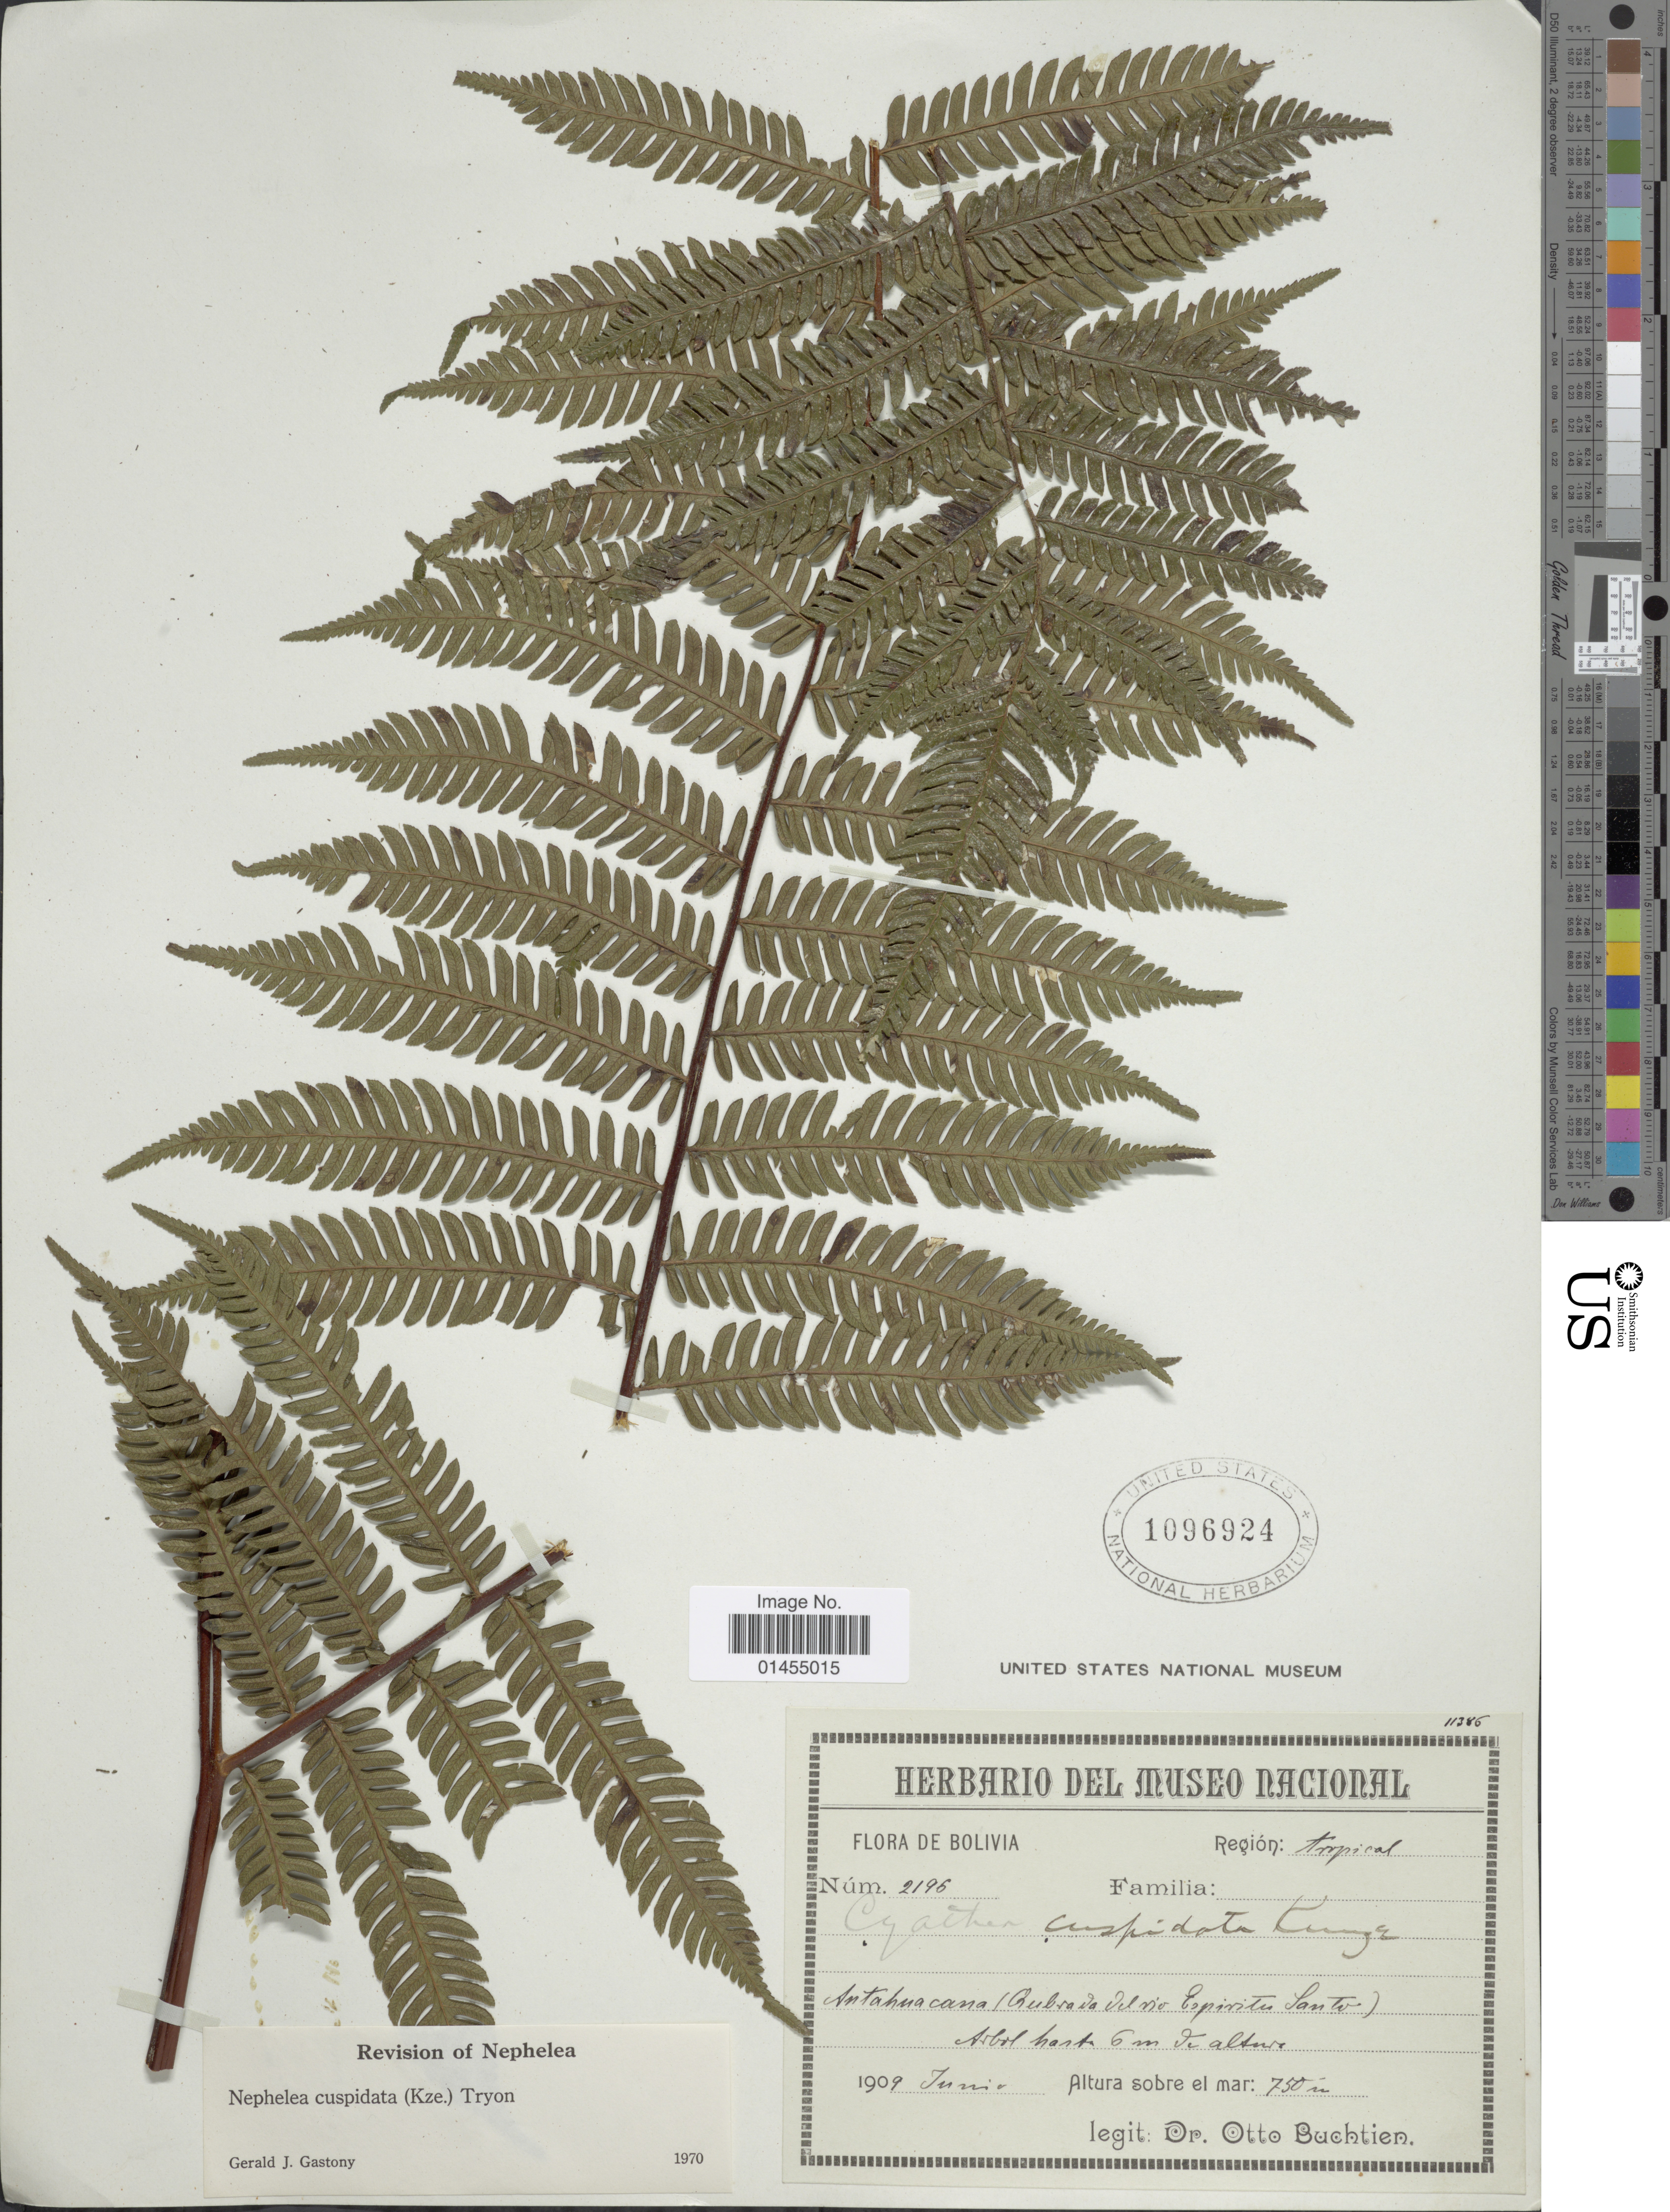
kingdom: Plantae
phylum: Tracheophyta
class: Polypodiopsida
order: Cyatheales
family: Cyatheaceae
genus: Alsophila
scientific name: Alsophila cuspidata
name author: (Kunze) D.S. Conant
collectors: O. Buchtien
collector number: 2196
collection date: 1909-06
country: Bolivia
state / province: Cochabamba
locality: Región: tropical. Antahuacana (Quebrada del rio Espiritu Santo)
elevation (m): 750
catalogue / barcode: US 1096924